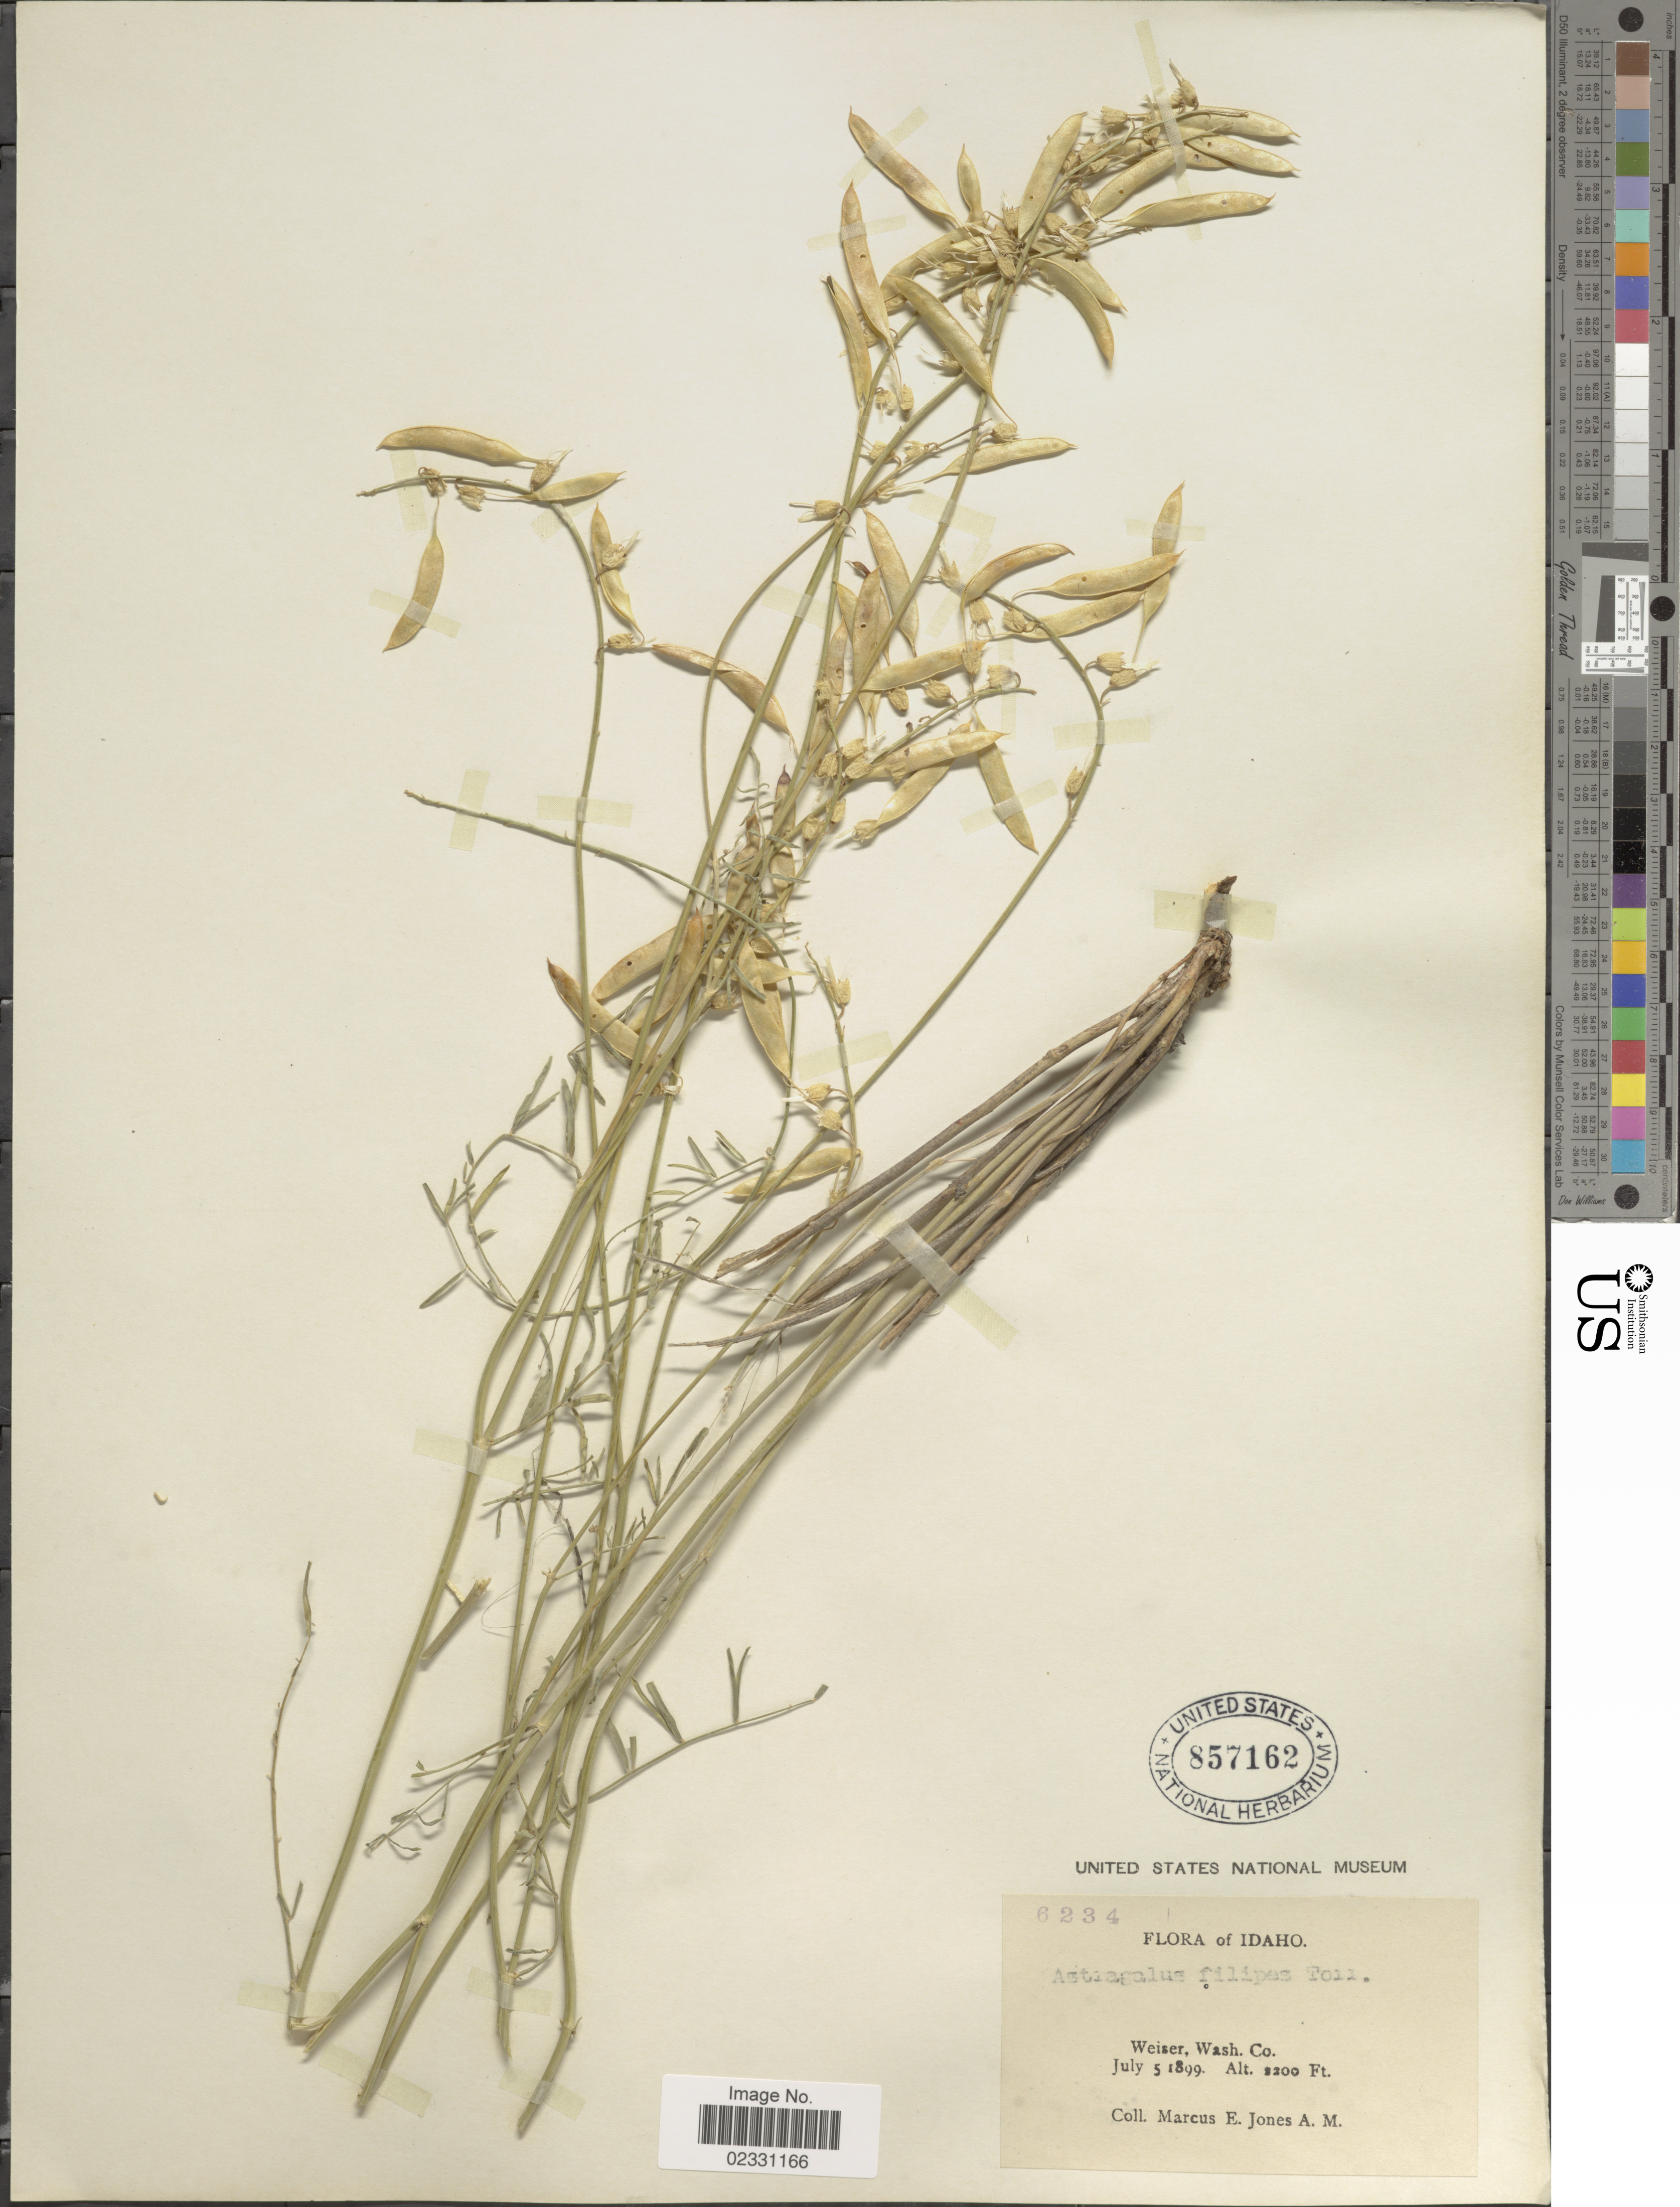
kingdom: Plantae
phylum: Tracheophyta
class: Magnoliopsida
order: Fabales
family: Fabaceae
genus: Astragalus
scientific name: Astragalus filipes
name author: A. Gray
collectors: M. E. Jones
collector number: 6234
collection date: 1899-07-05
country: United States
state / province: Idaho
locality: Weiser, Wash Co.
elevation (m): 671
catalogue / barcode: US 857162